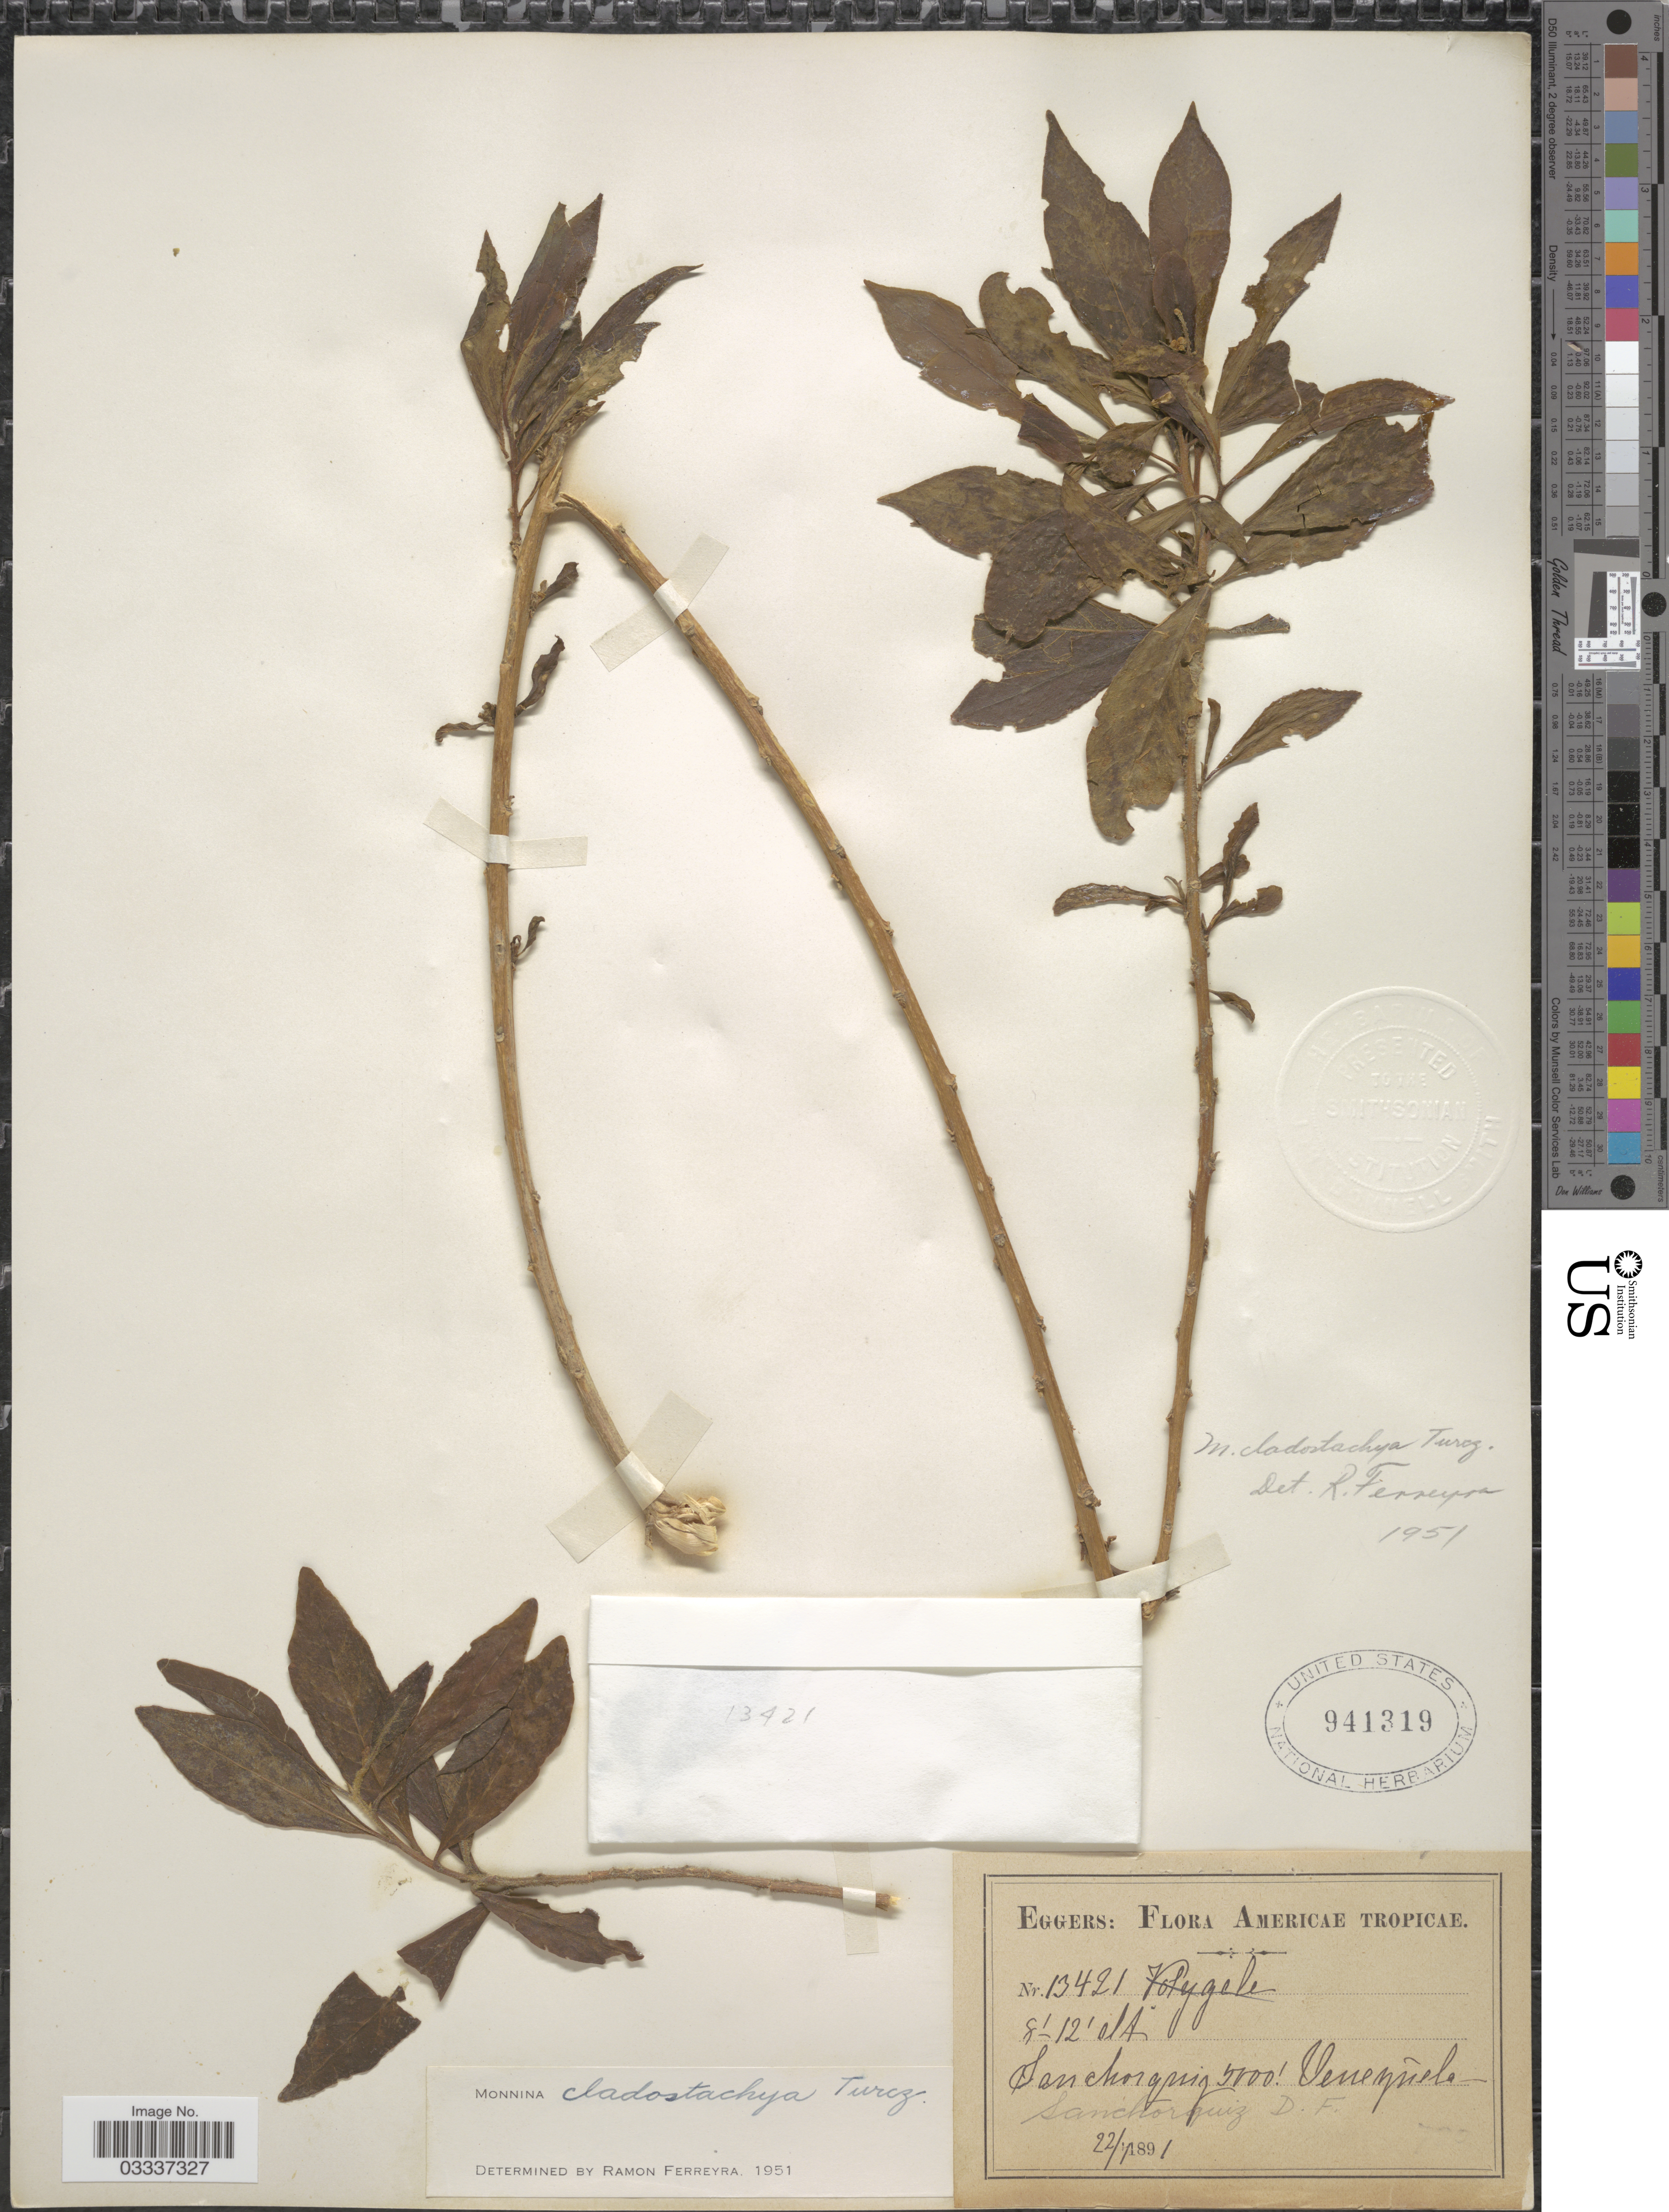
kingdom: Plantae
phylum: Tracheophyta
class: Magnoliopsida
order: Fabales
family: Polygalaceae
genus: Monnina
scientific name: Monnina cladostachya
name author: Turcz.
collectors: -. Eggers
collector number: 13421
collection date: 1891-01-22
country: Venezuela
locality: Sanchorquiz D.F.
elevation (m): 1524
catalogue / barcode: US 941319